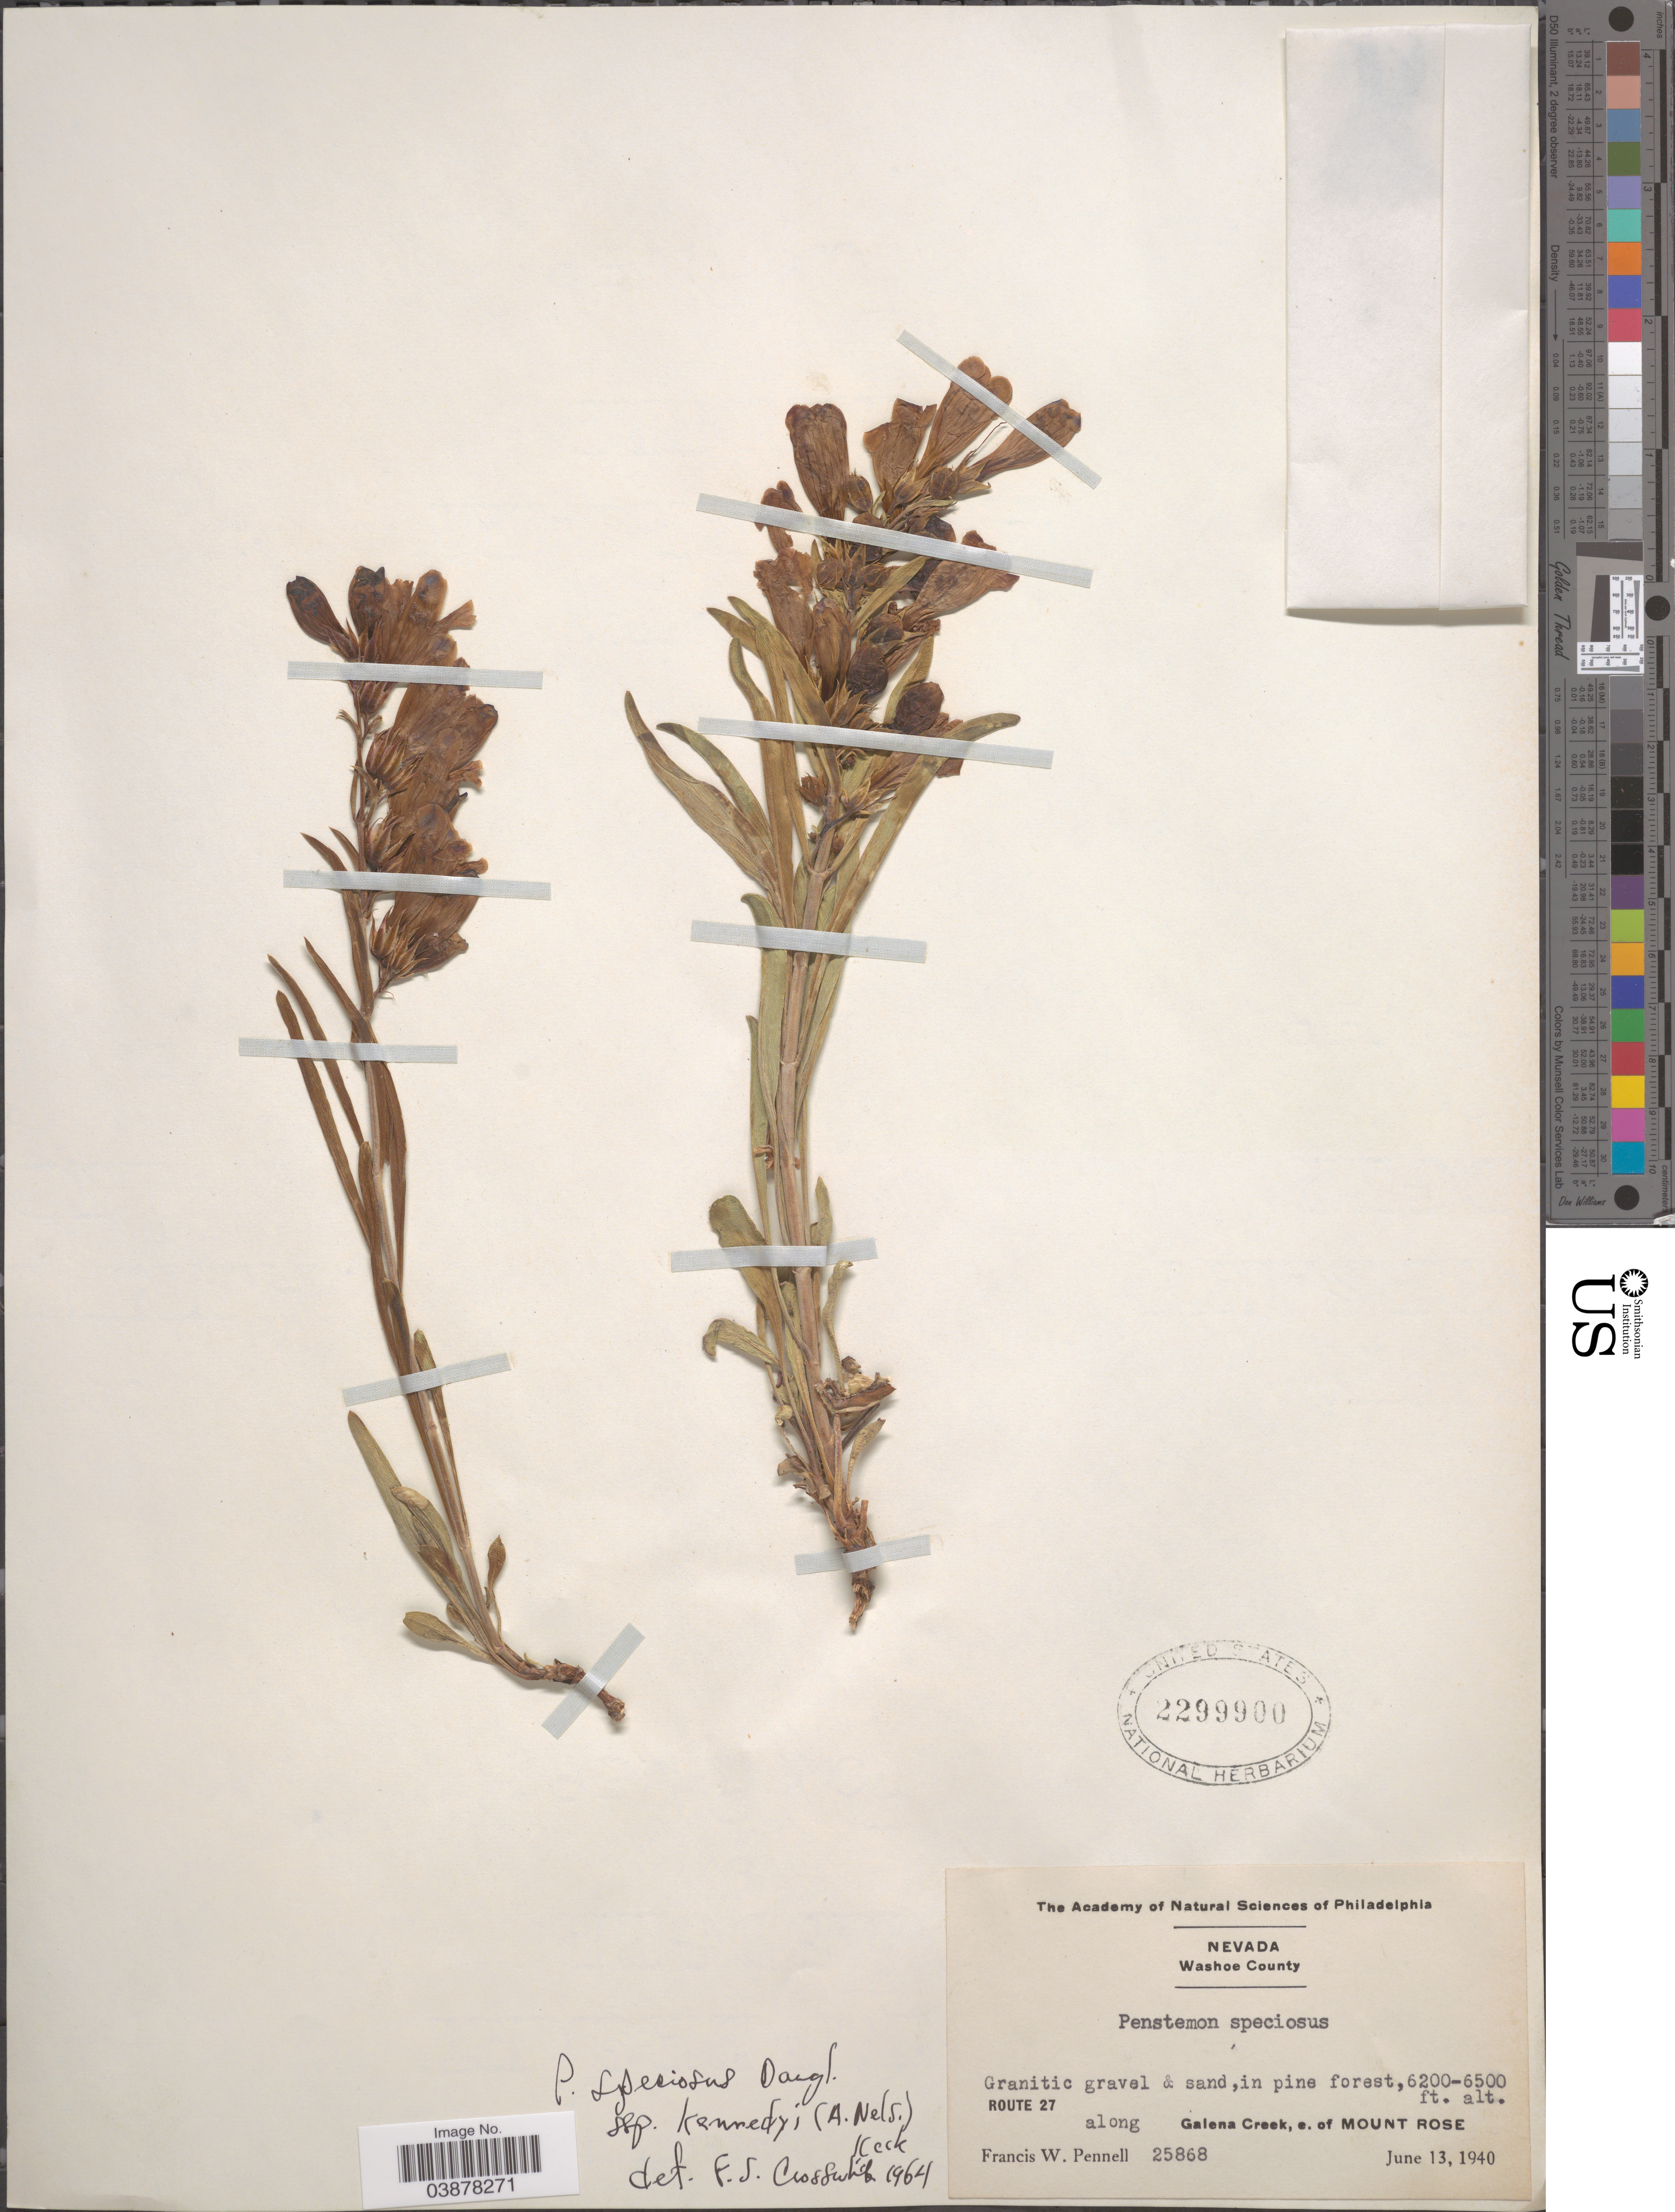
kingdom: Plantae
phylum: Tracheophyta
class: Magnoliopsida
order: Lamiales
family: Plantaginaceae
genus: Penstemon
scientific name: Penstemon speciosus subsp. kennedyi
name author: (A. Nelson) D.D. Keck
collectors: F. W. Pennell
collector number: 25868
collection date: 1940-06-13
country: United States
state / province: Nevada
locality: Washoe County. Route 27. Along Galena Creek, e. of Mount Rose.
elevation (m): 1890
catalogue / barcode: US 2299900